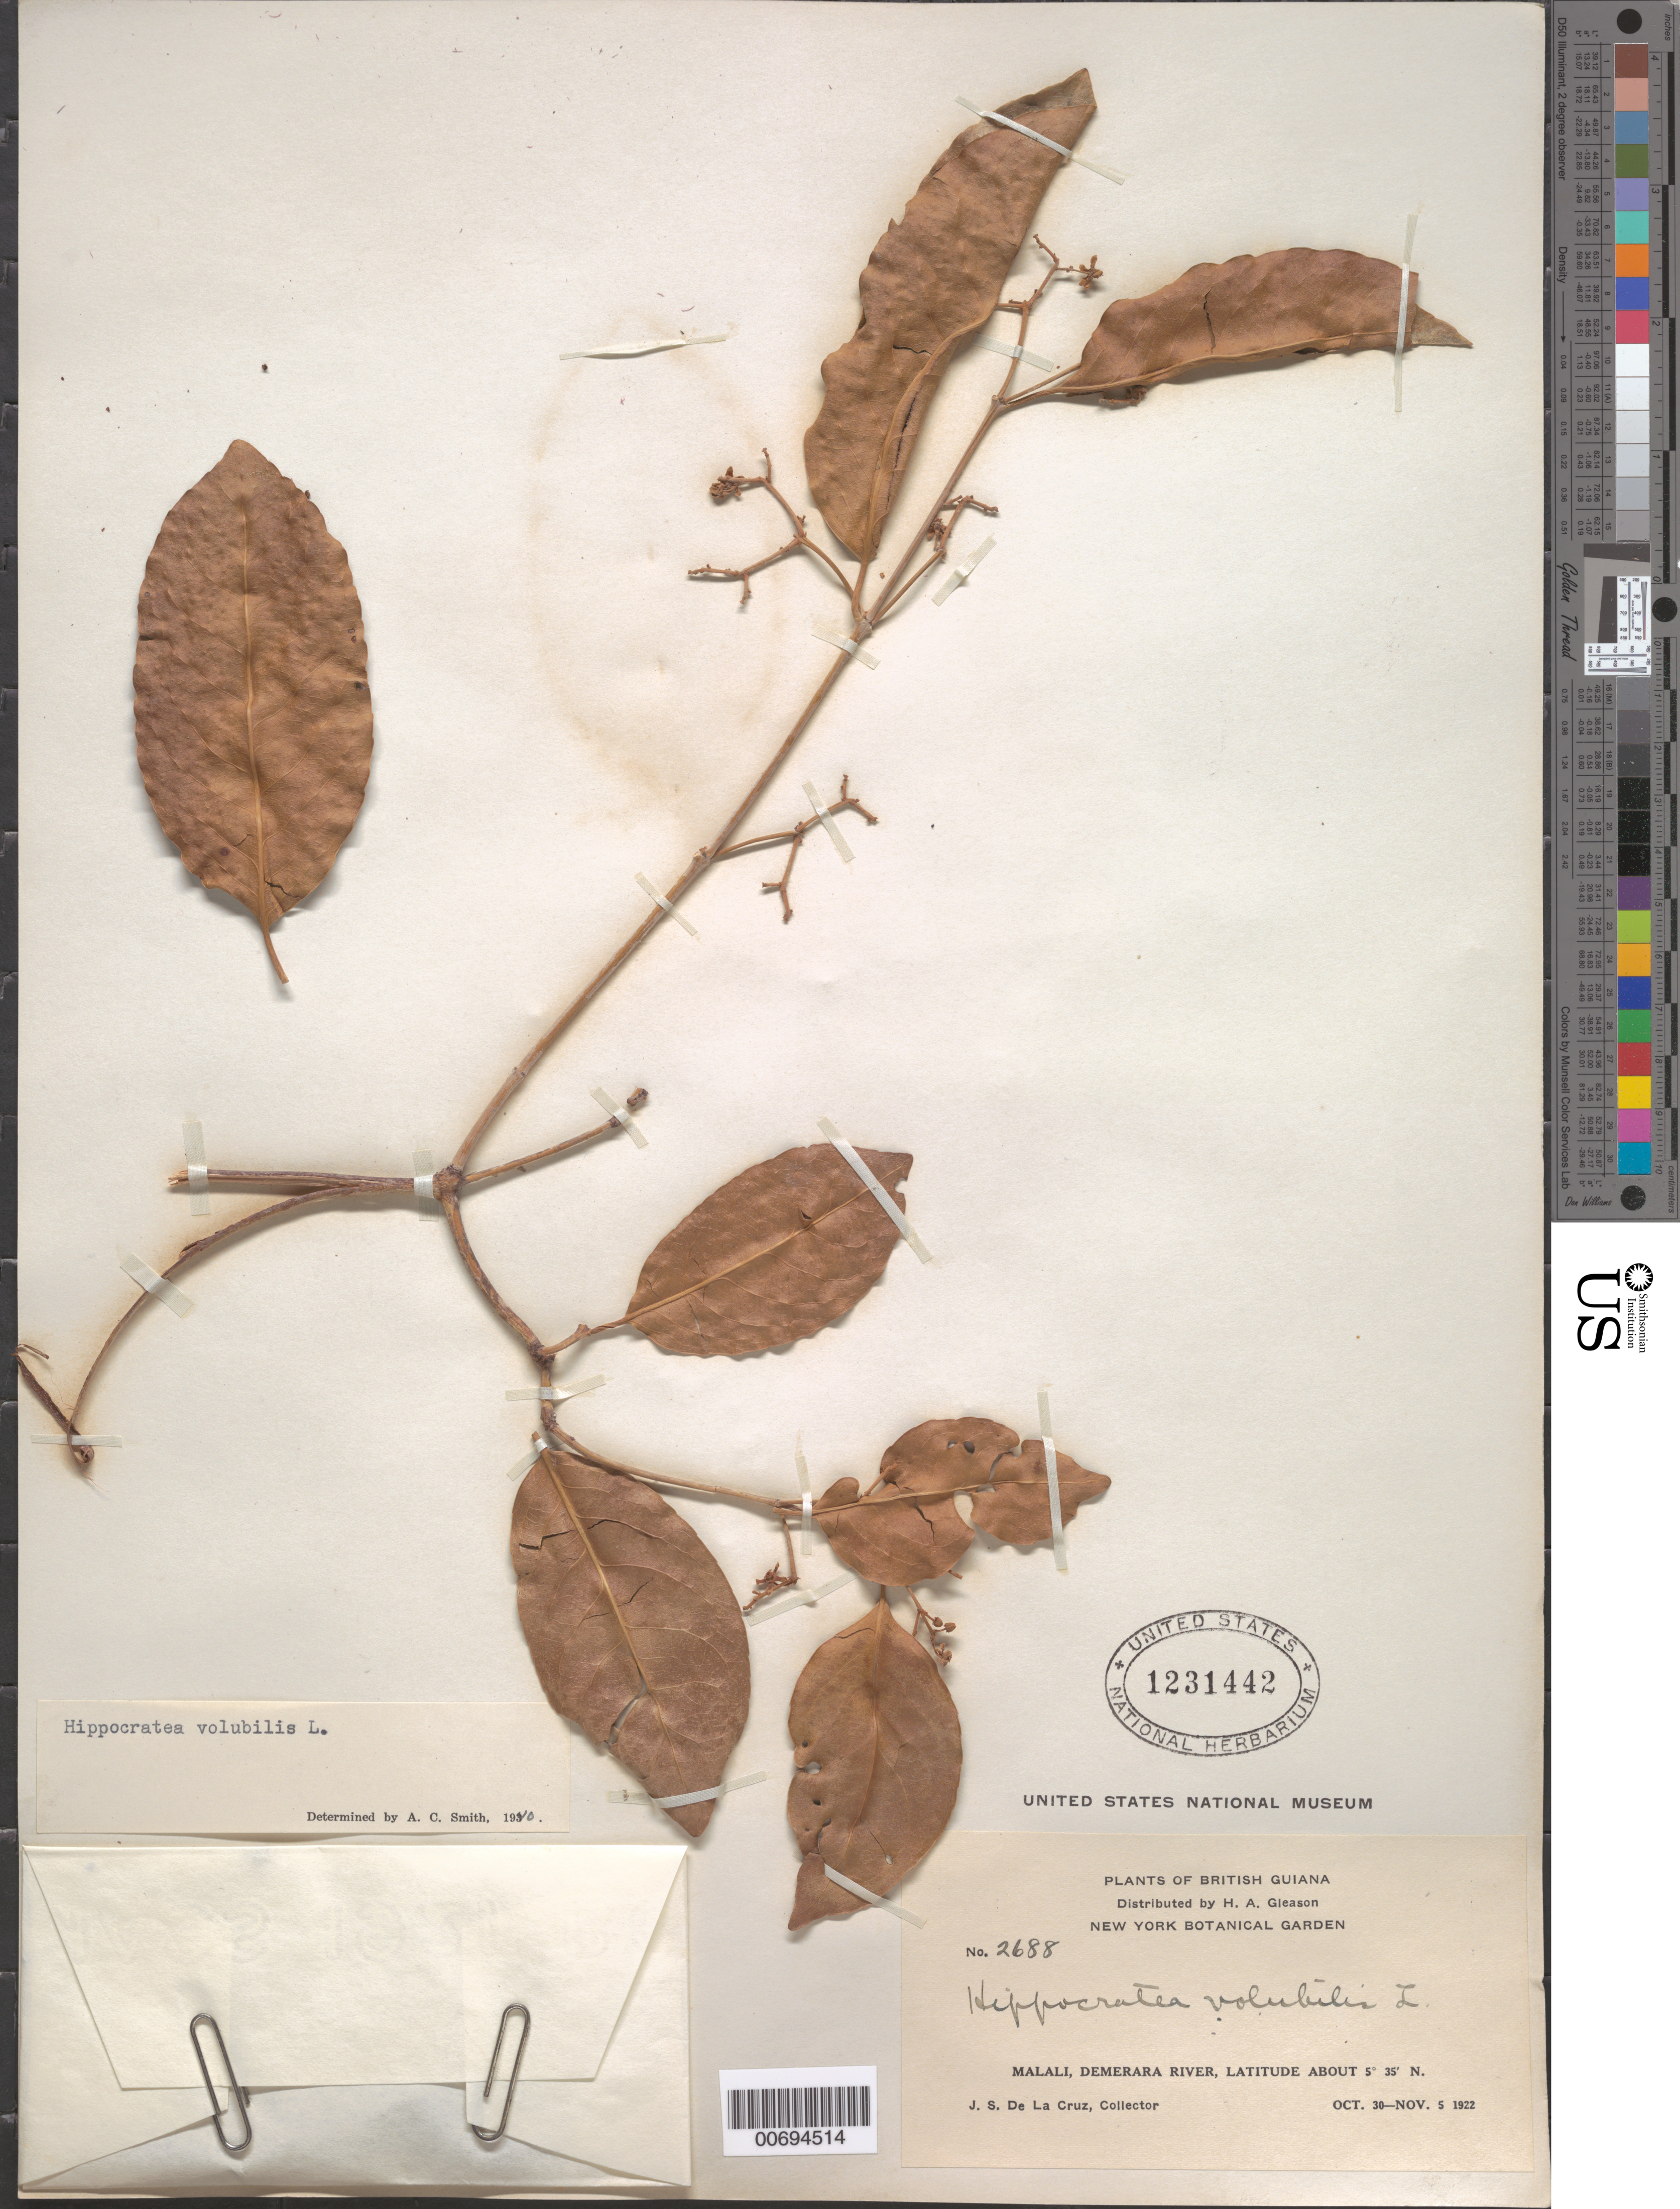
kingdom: Plantae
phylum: Tracheophyta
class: Magnoliopsida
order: Celastrales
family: Celastraceae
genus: Hippocratea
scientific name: Hippocratea volubilis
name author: L.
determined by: Smith, A. C.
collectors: J. S. de la Cruz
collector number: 2688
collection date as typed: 30-Oct-22 to 5-Nov-22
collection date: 1922-10-30/1922-11-05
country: Guyana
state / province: U. Demerara-Berbice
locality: Malali, Demerara R.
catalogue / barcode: US 1231442